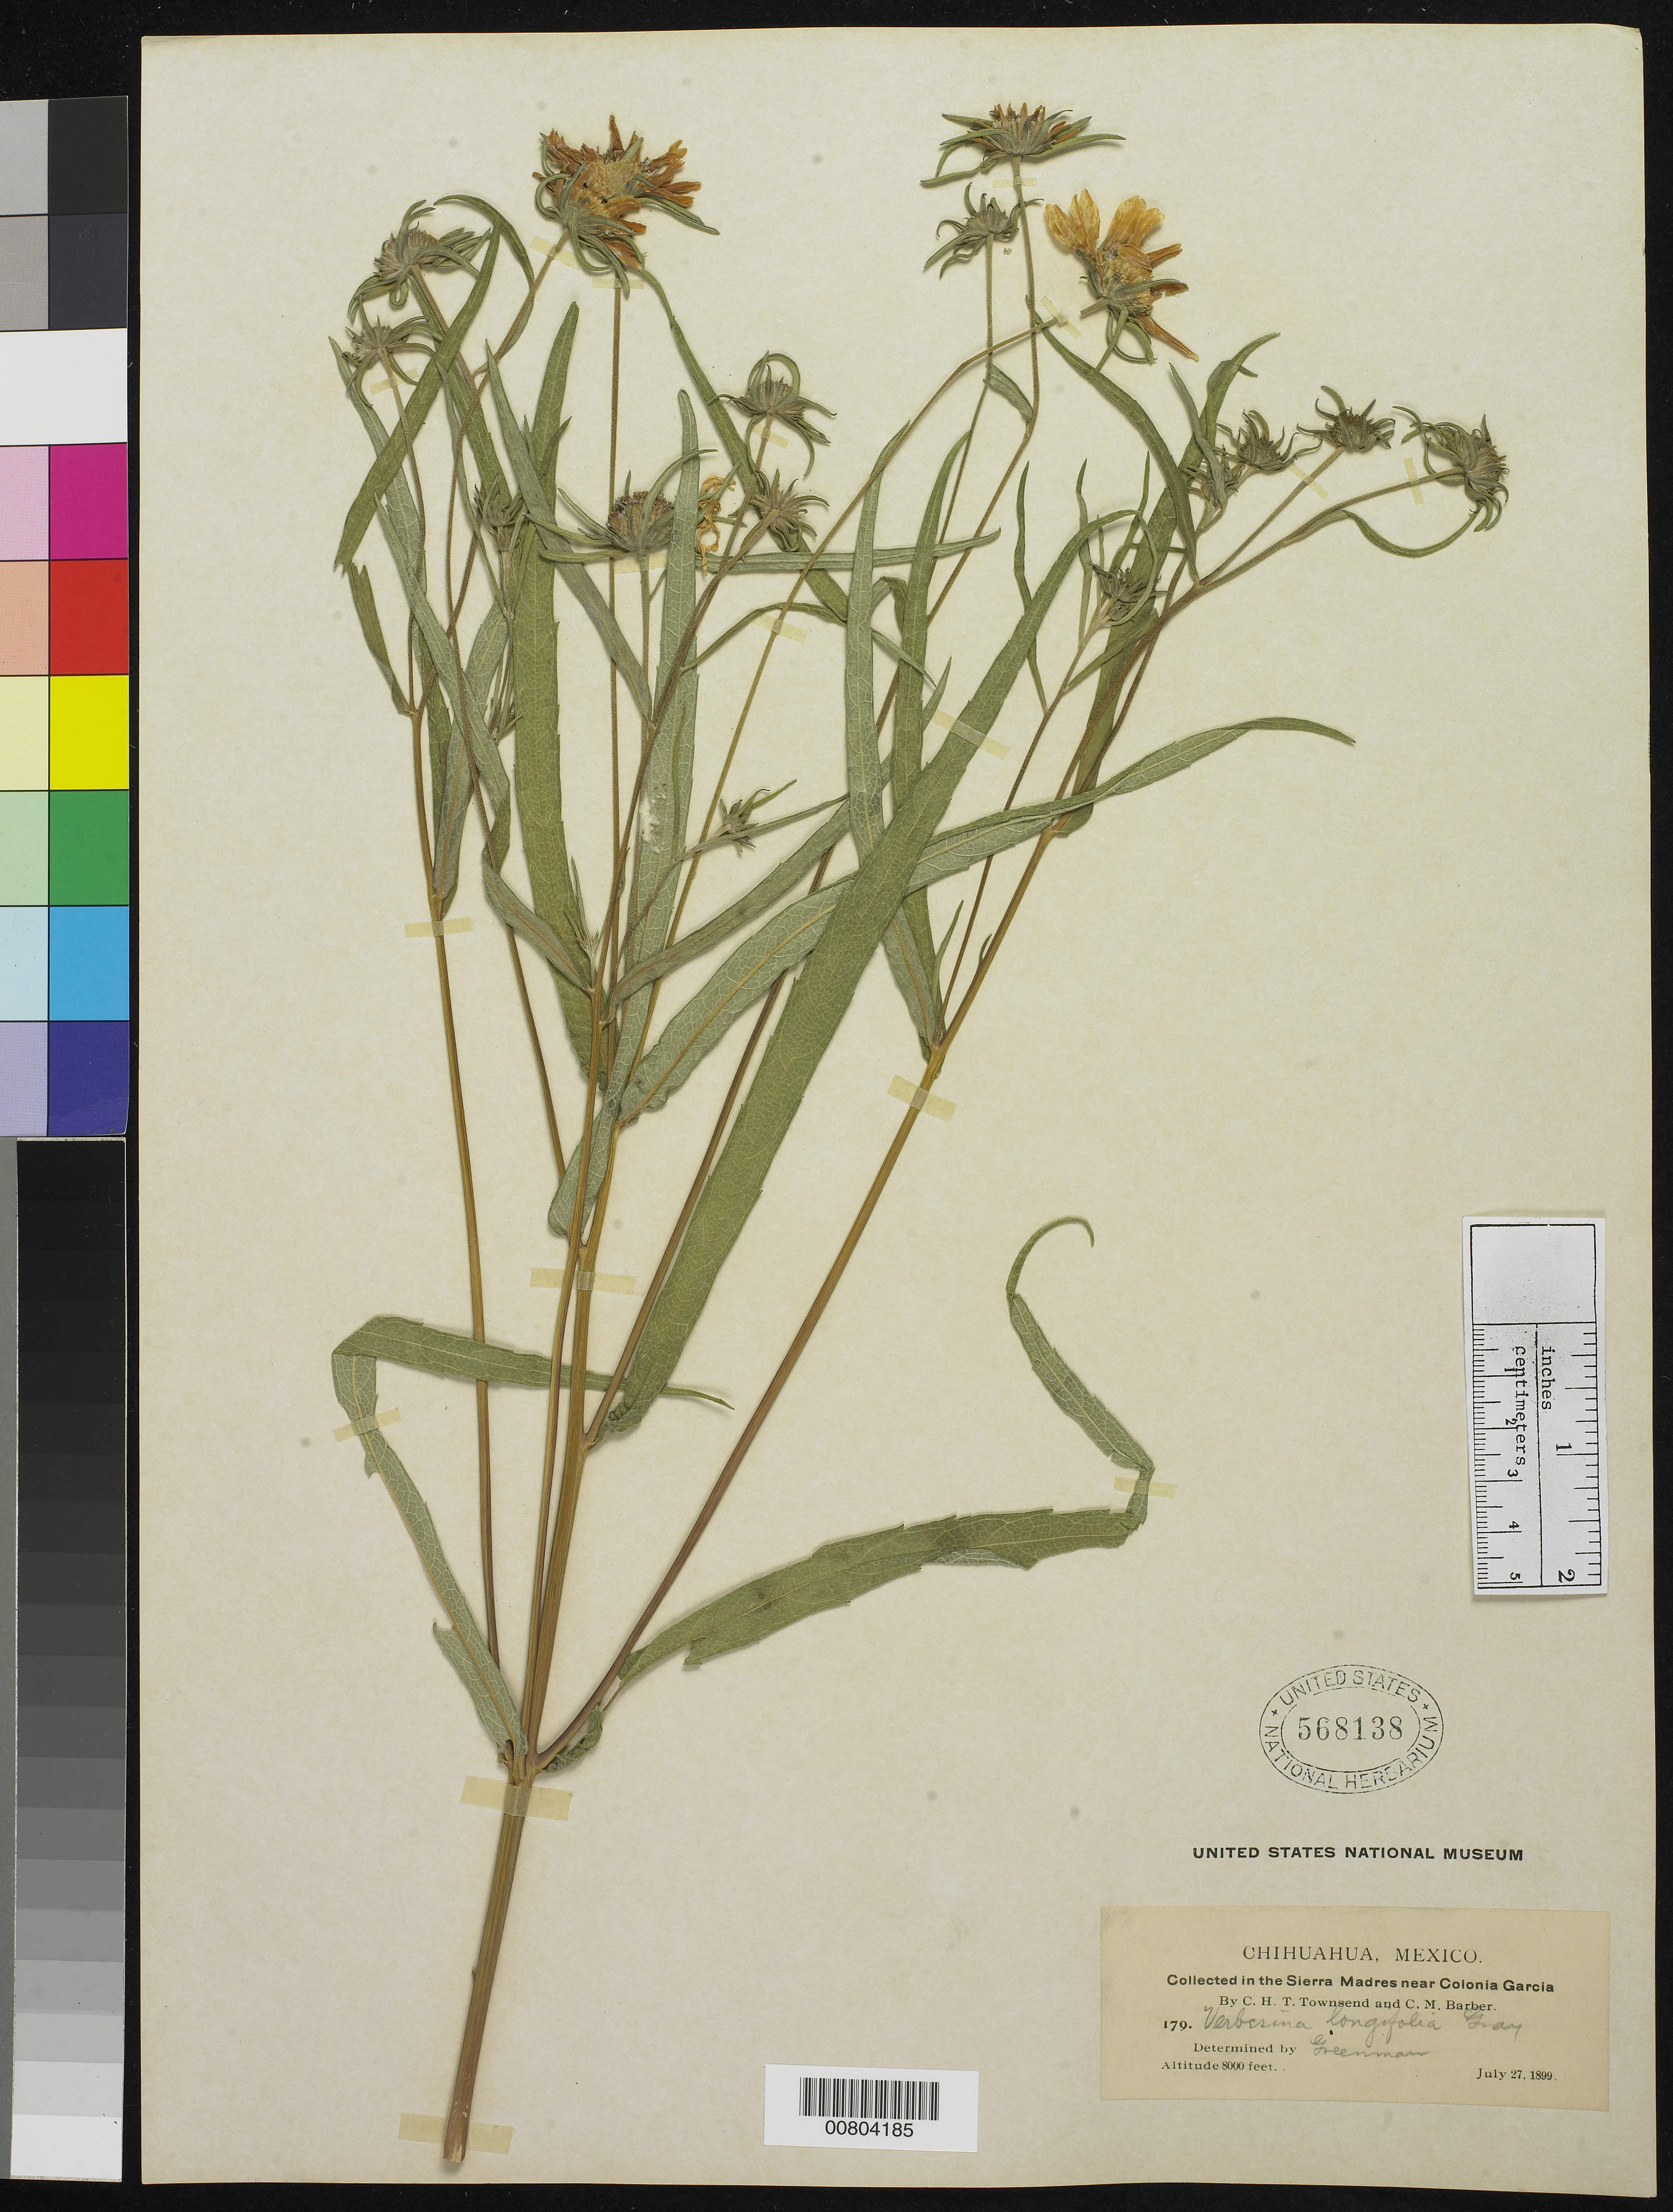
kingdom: Plantae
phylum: Tracheophyta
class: Magnoliopsida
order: Asterales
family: Asteraceae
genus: Verbesina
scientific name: Verbesina longifolia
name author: A. Gray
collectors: C. H. T. Townsend & C. Barber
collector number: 179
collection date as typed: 27 Jul 1899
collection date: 1899-07-27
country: Mexico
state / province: Chihuahua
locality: Sierra Madre near Colonia García, Chihuahua.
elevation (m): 2438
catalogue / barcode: US 568138